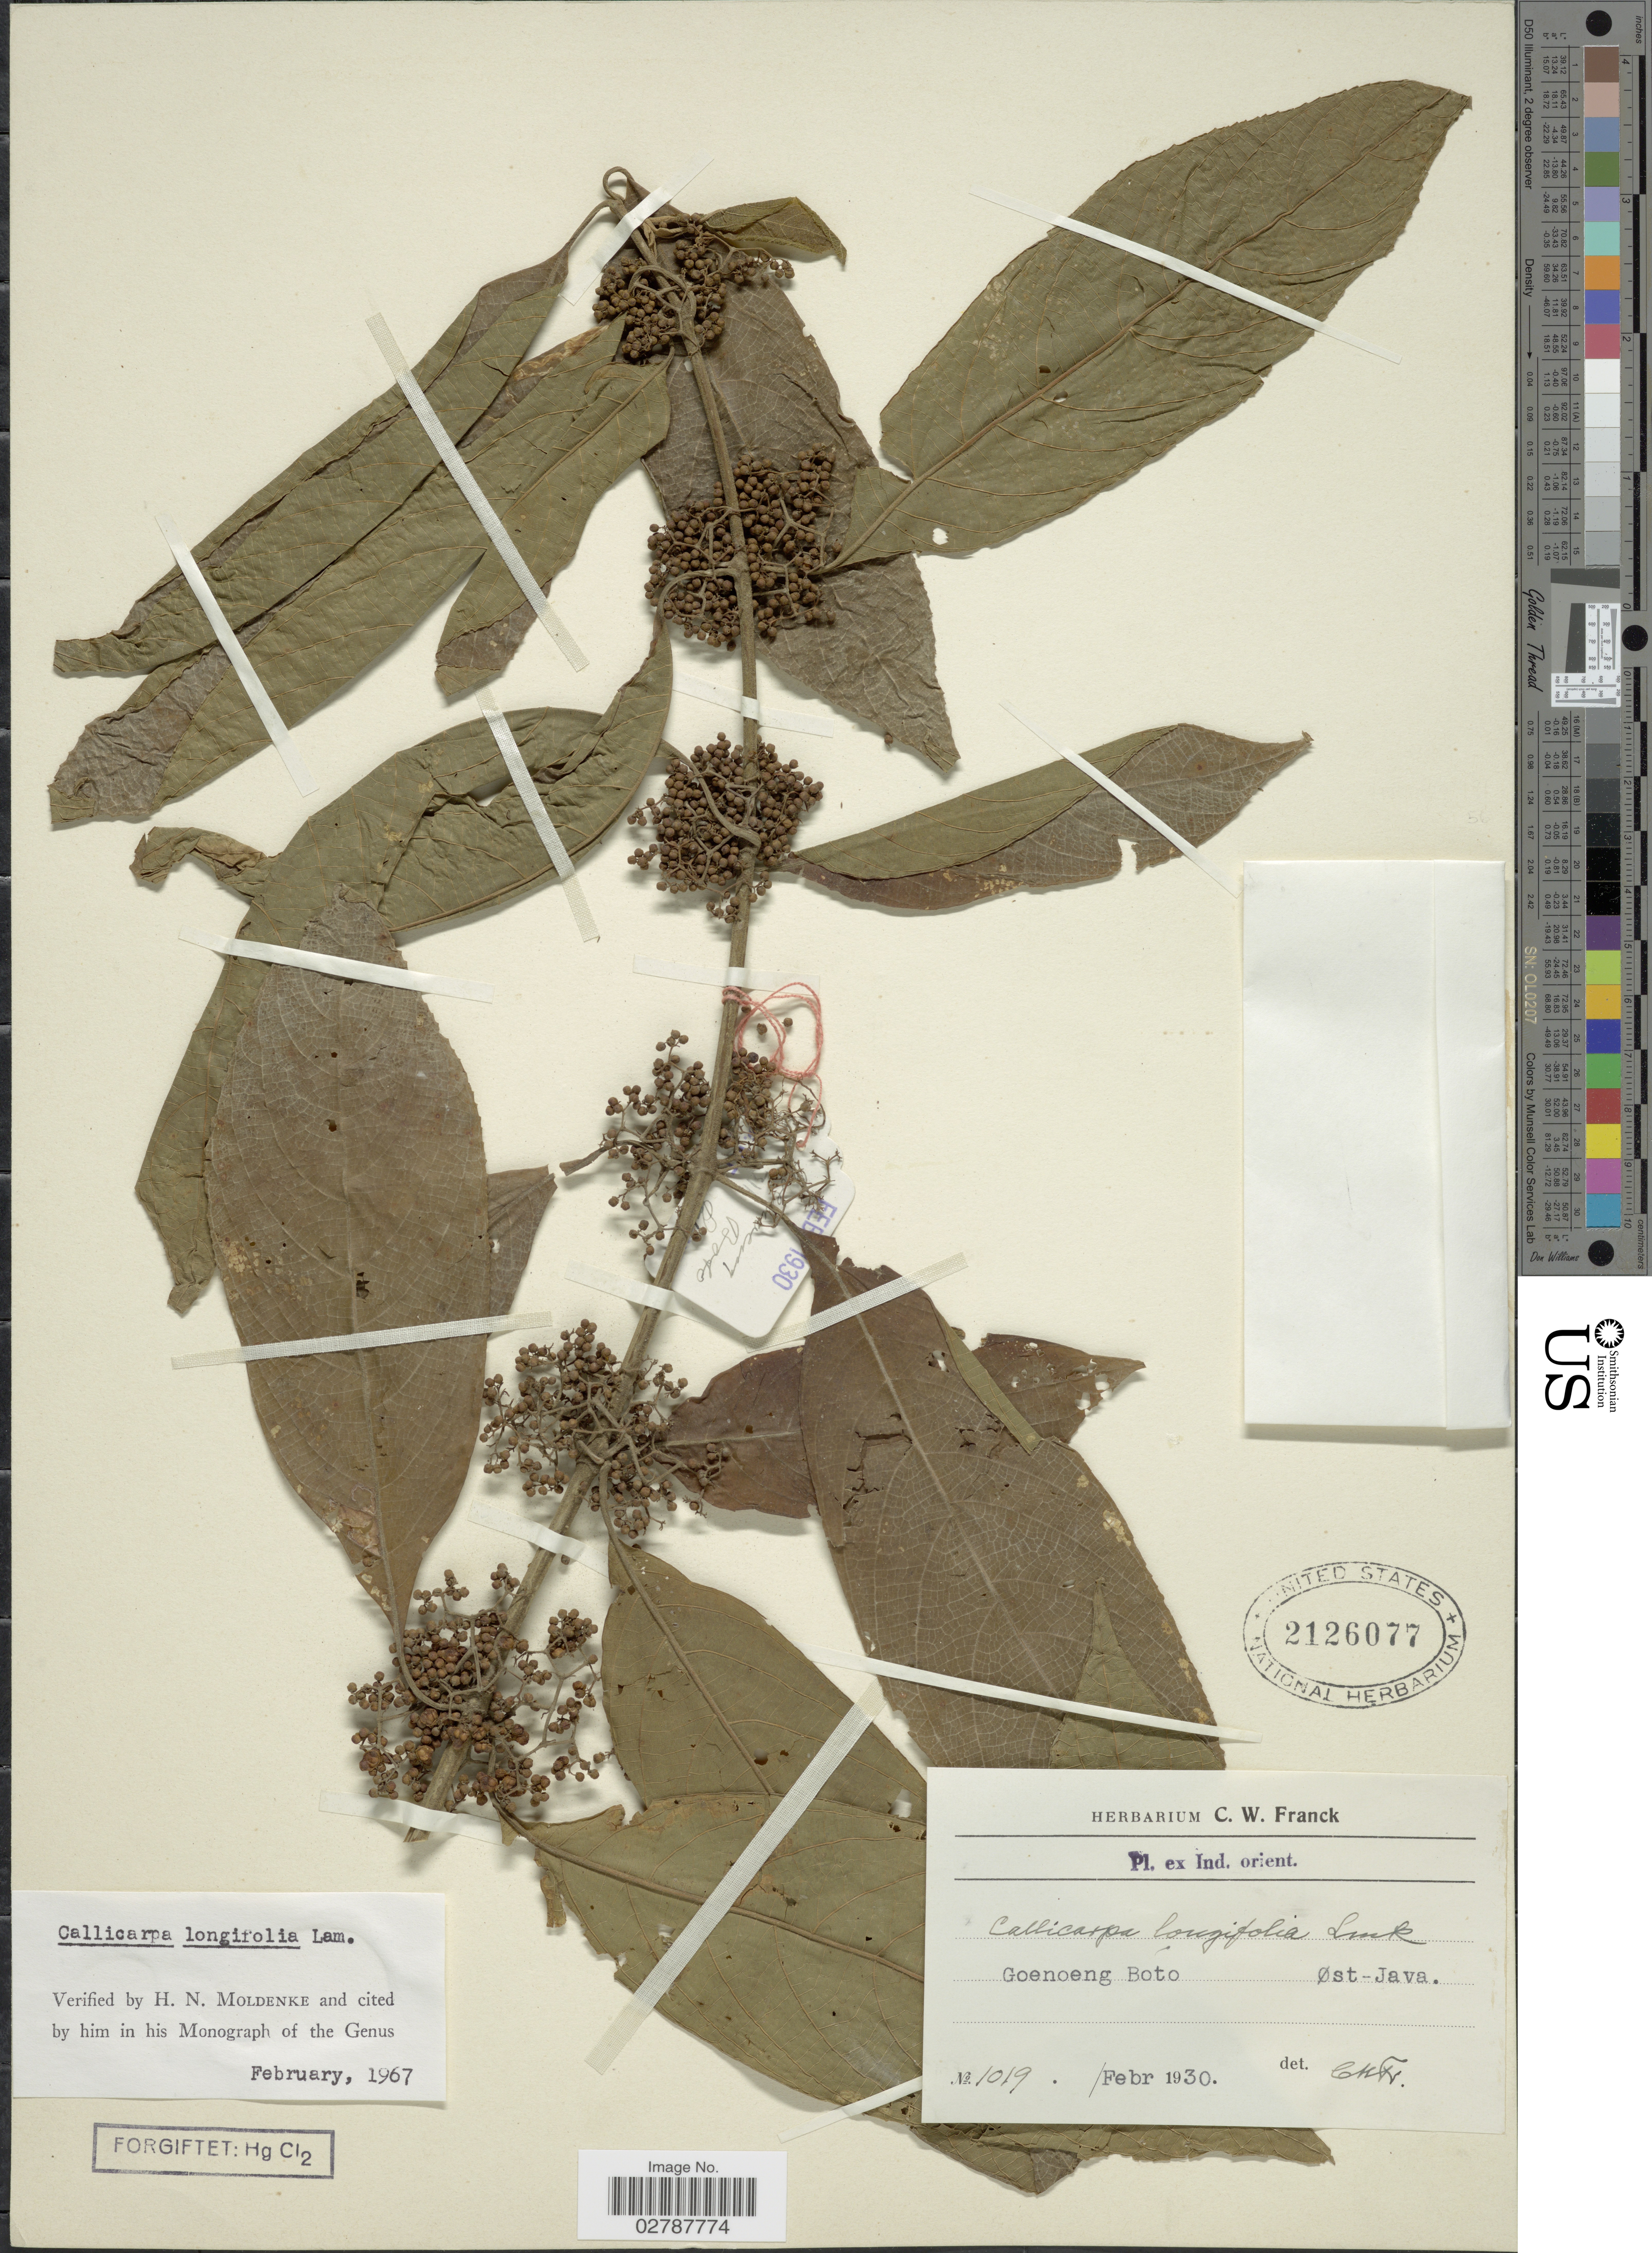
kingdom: Plantae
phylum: Tracheophyta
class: Magnoliopsida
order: Lamiales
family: Lamiaceae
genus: Callicarpa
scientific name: Callicarpa longifolia f. longifolia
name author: Lam.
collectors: ex herb. C. W. Franck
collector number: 1019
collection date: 1930-02-01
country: Indonesia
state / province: Java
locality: Ind. orient. Goenoeng Boto. Øst-Java.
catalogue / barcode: US 2126077